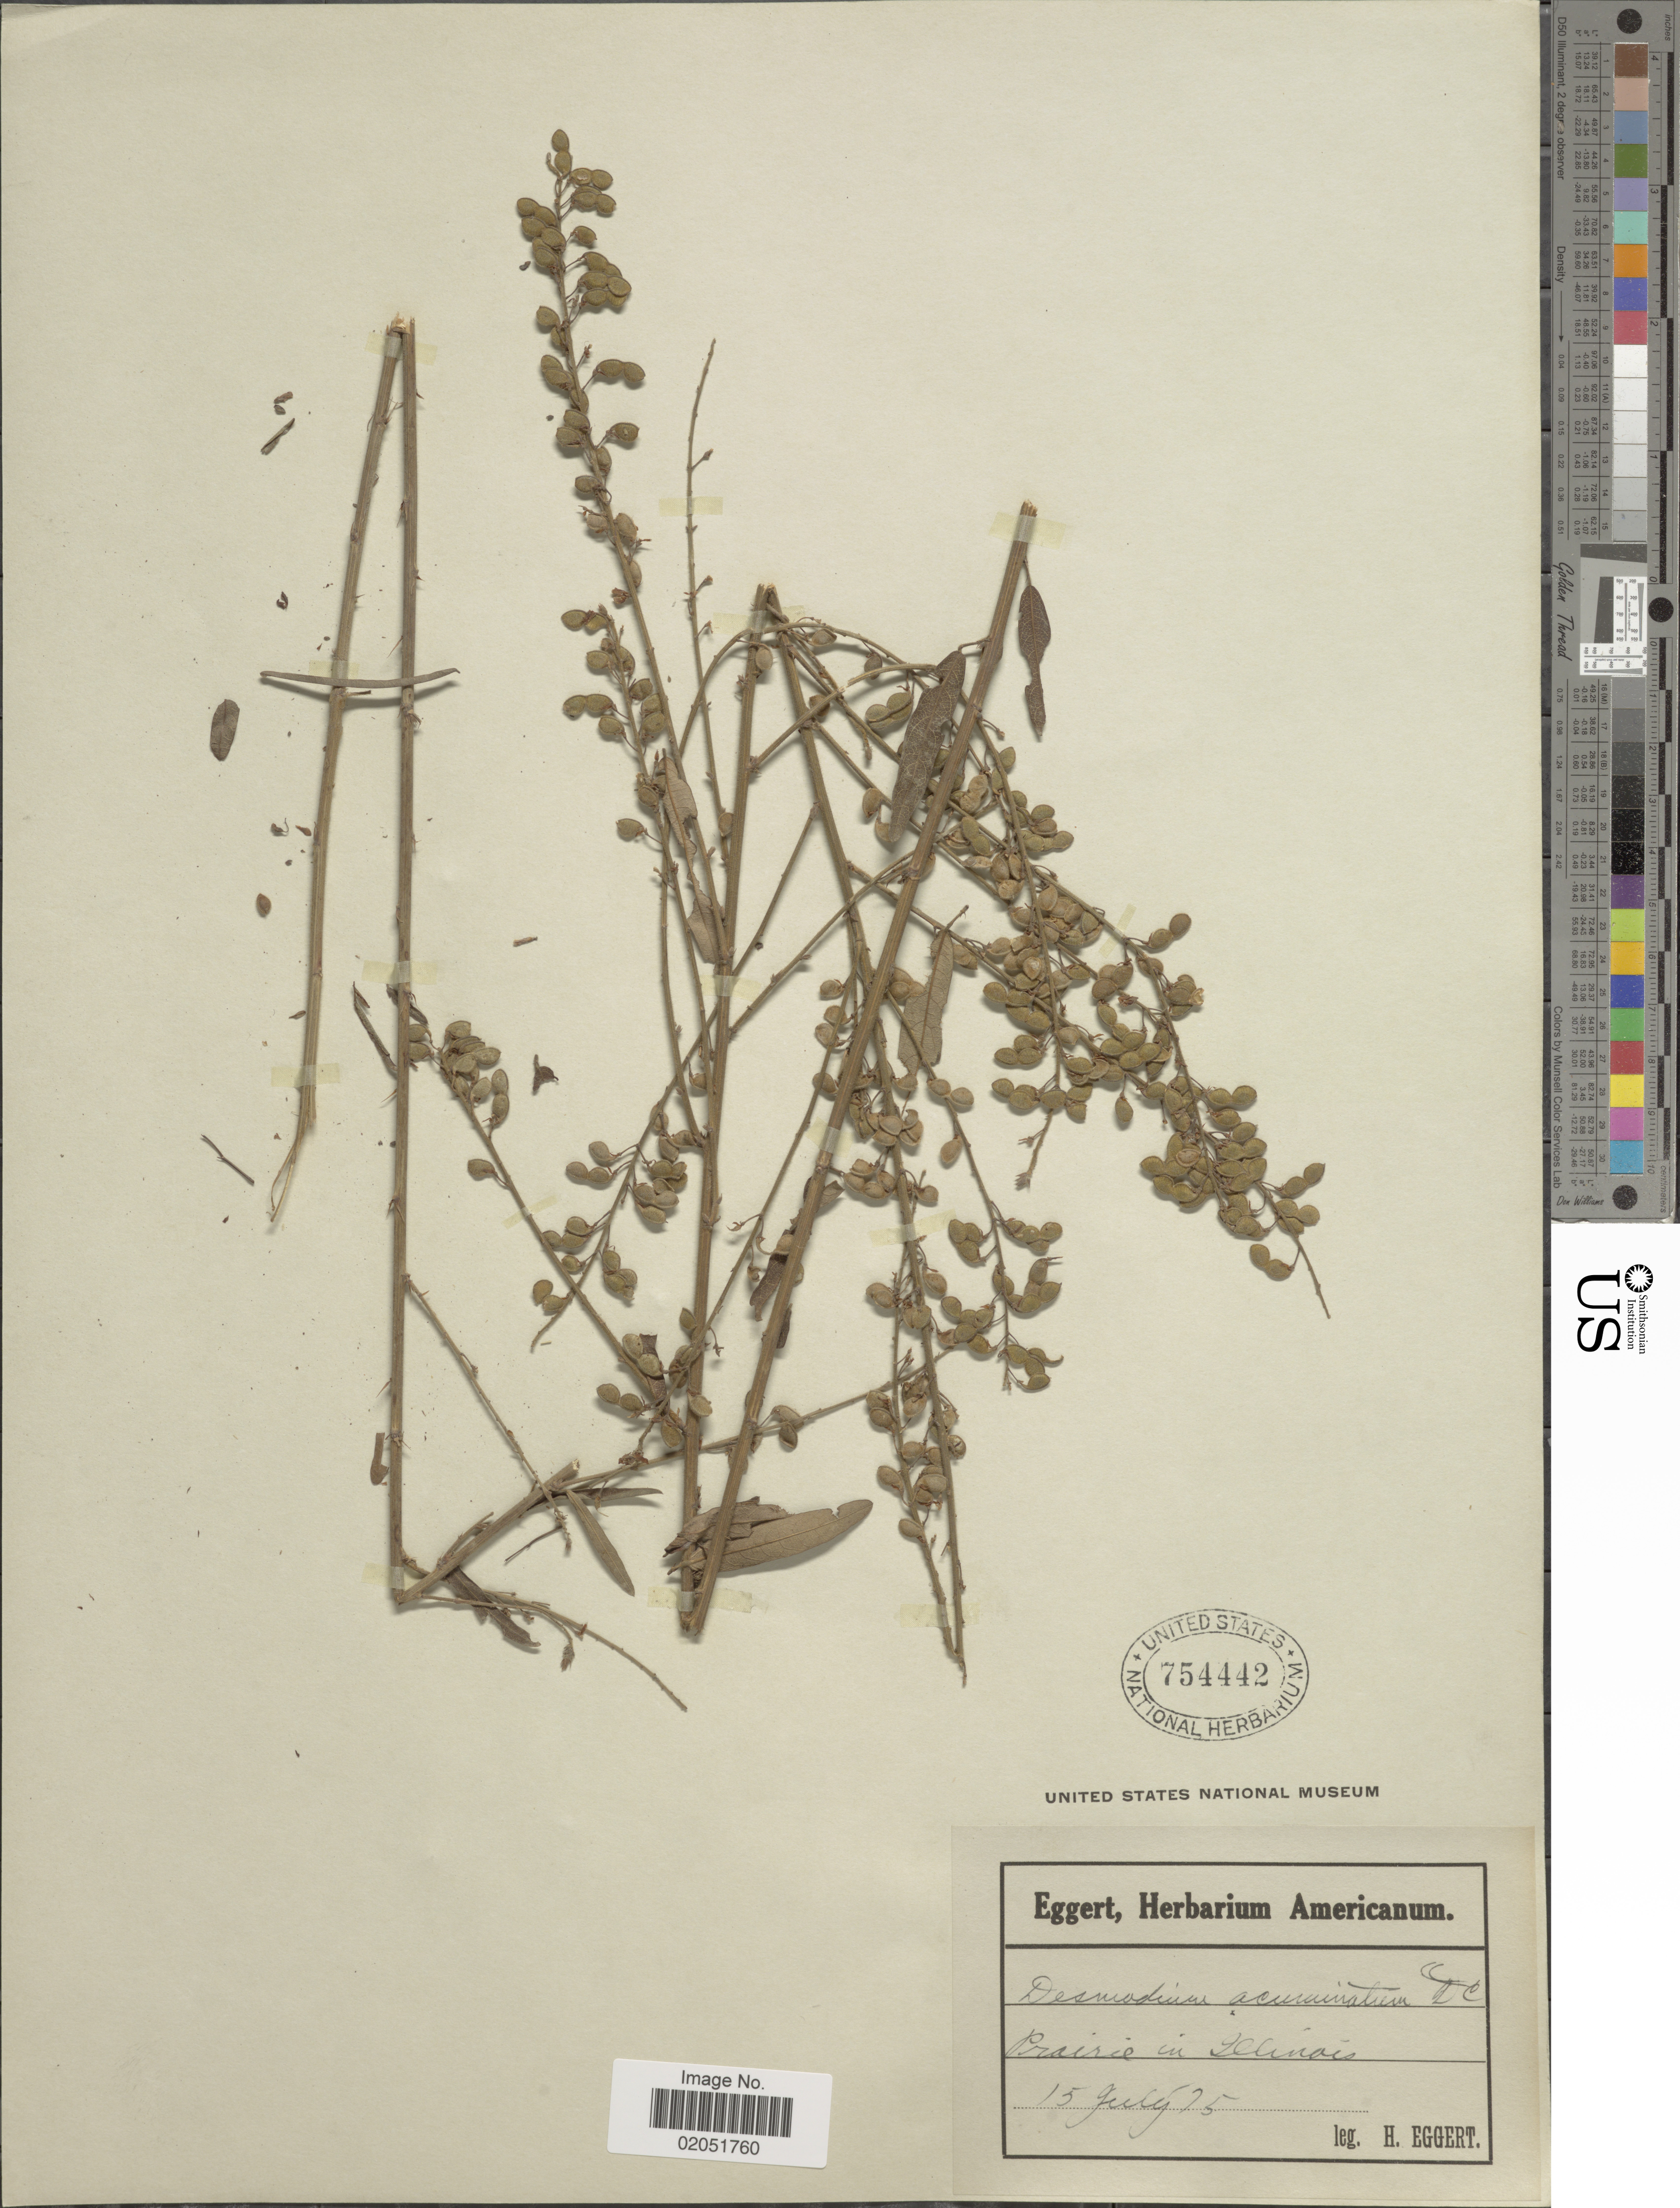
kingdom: Plantae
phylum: Tracheophyta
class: Magnoliopsida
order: Fabales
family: Fabaceae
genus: Desmodium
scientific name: Desmodium tenuifolium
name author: Torr. & A. Gray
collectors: H. Eggert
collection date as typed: Transcribed d/m/y: 15/7/75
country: United States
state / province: Illinois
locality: Prairie in Illinois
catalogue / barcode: US 754442